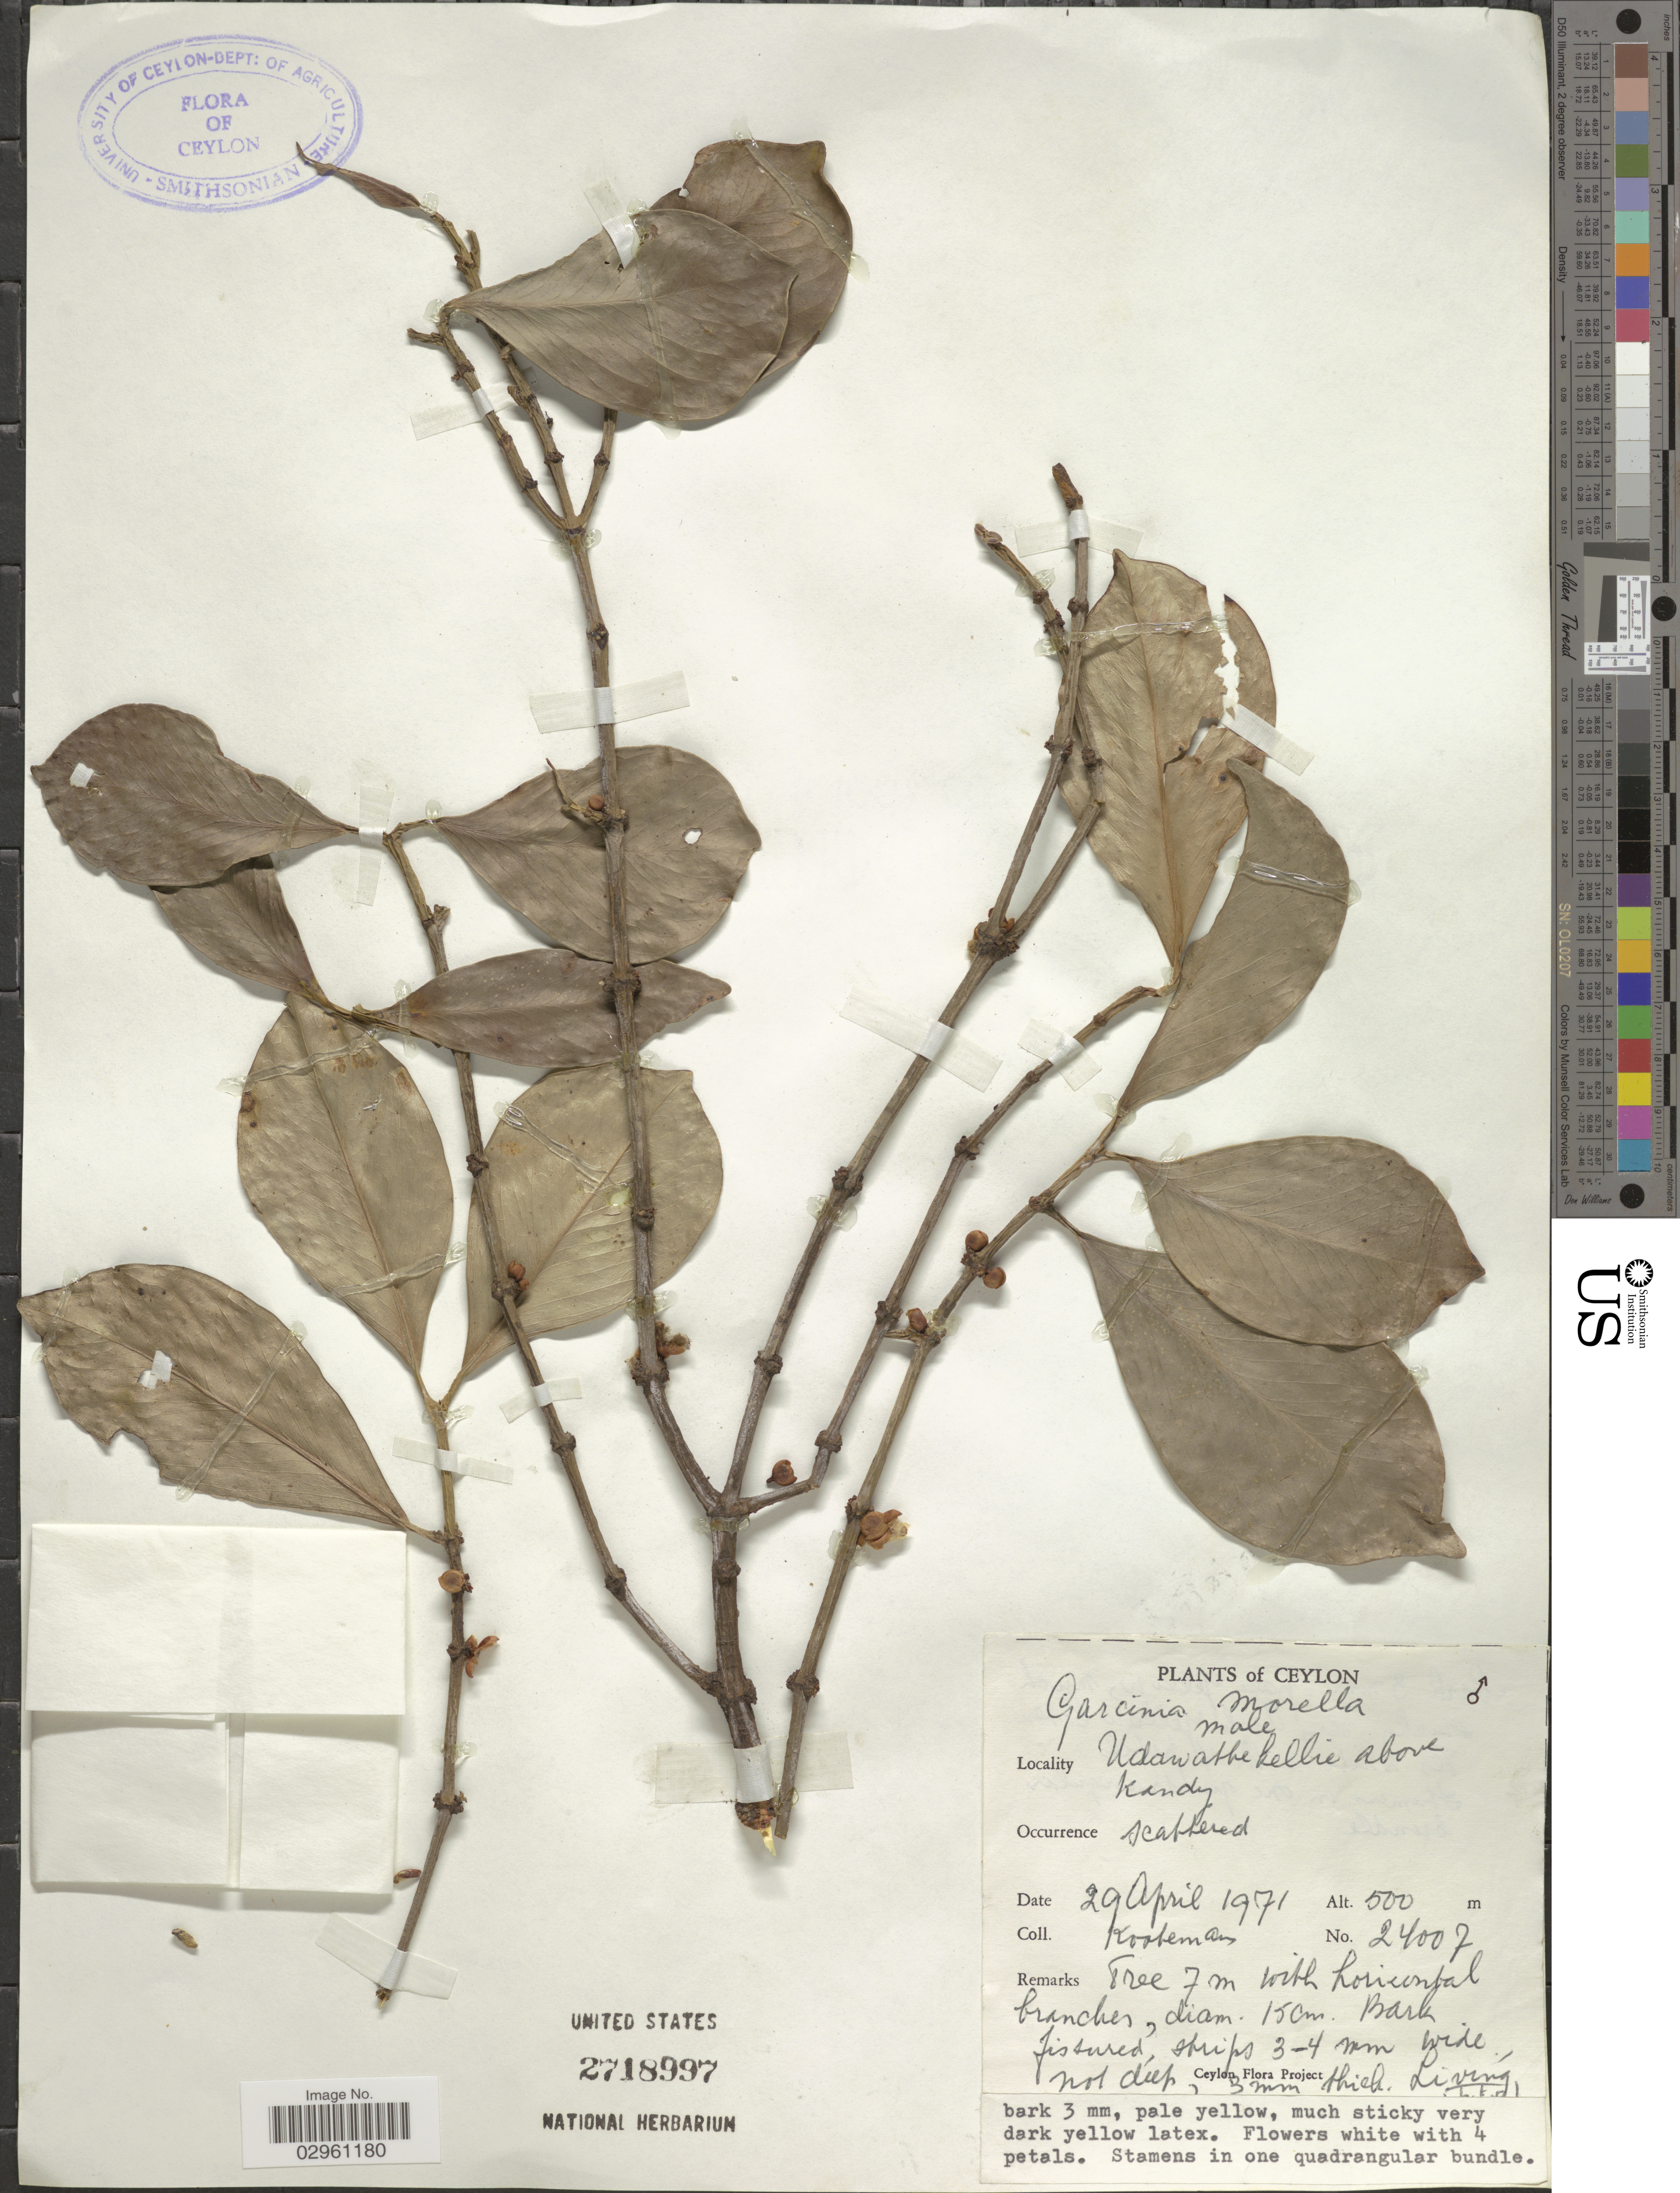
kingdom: Plantae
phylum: Tracheophyta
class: Magnoliopsida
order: Malpighiales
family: Clusiaceae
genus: Garcinia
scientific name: Garcinia morella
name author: (Gaertn.) Desr.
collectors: Kostermans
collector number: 24007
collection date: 1971-04-29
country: Sri Lanka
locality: Ceylon. Udawathekellie above Kandy.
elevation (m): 500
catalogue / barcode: US 2718997